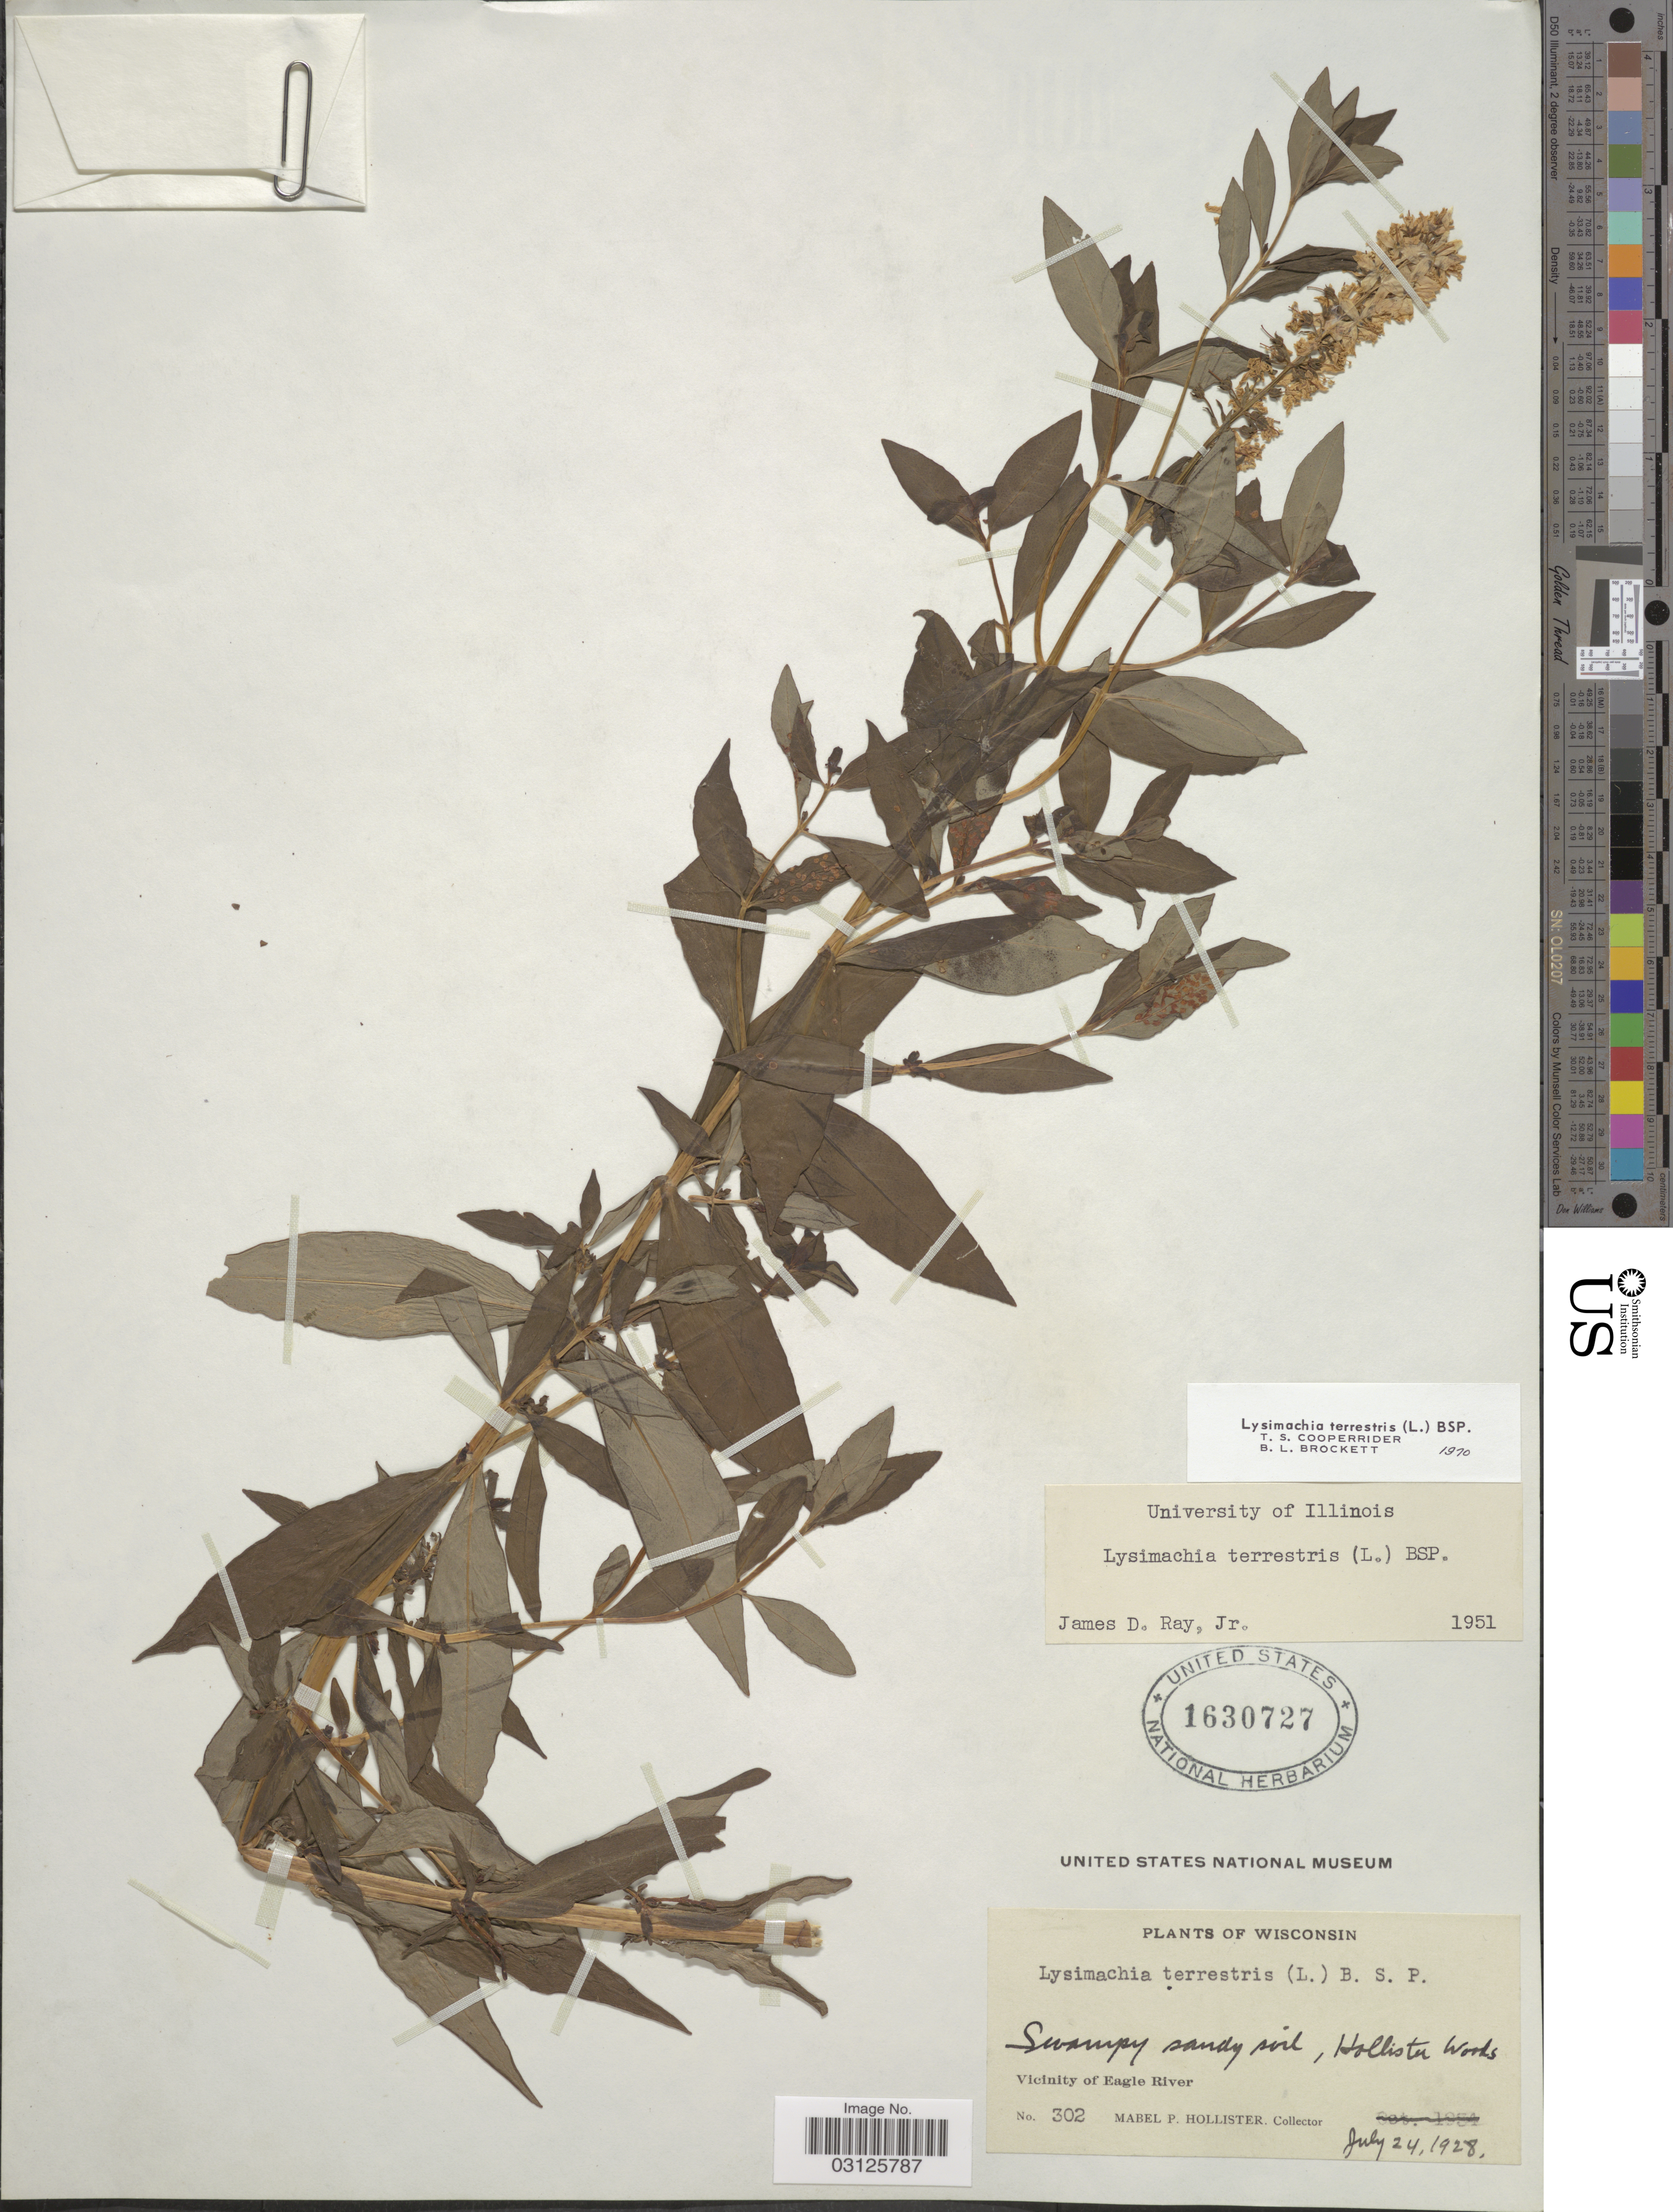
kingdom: Plantae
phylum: Tracheophyta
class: Magnoliopsida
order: Ericales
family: Primulaceae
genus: Lysimachia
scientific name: Lysimachia terrestris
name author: (L.) Britton, Stearns & Poggenb.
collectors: M. Hollister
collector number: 302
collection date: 1928-07-24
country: United States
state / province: Wisconsin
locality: Hollister Woods, Vicinity of Eagle River.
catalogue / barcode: US 1630727